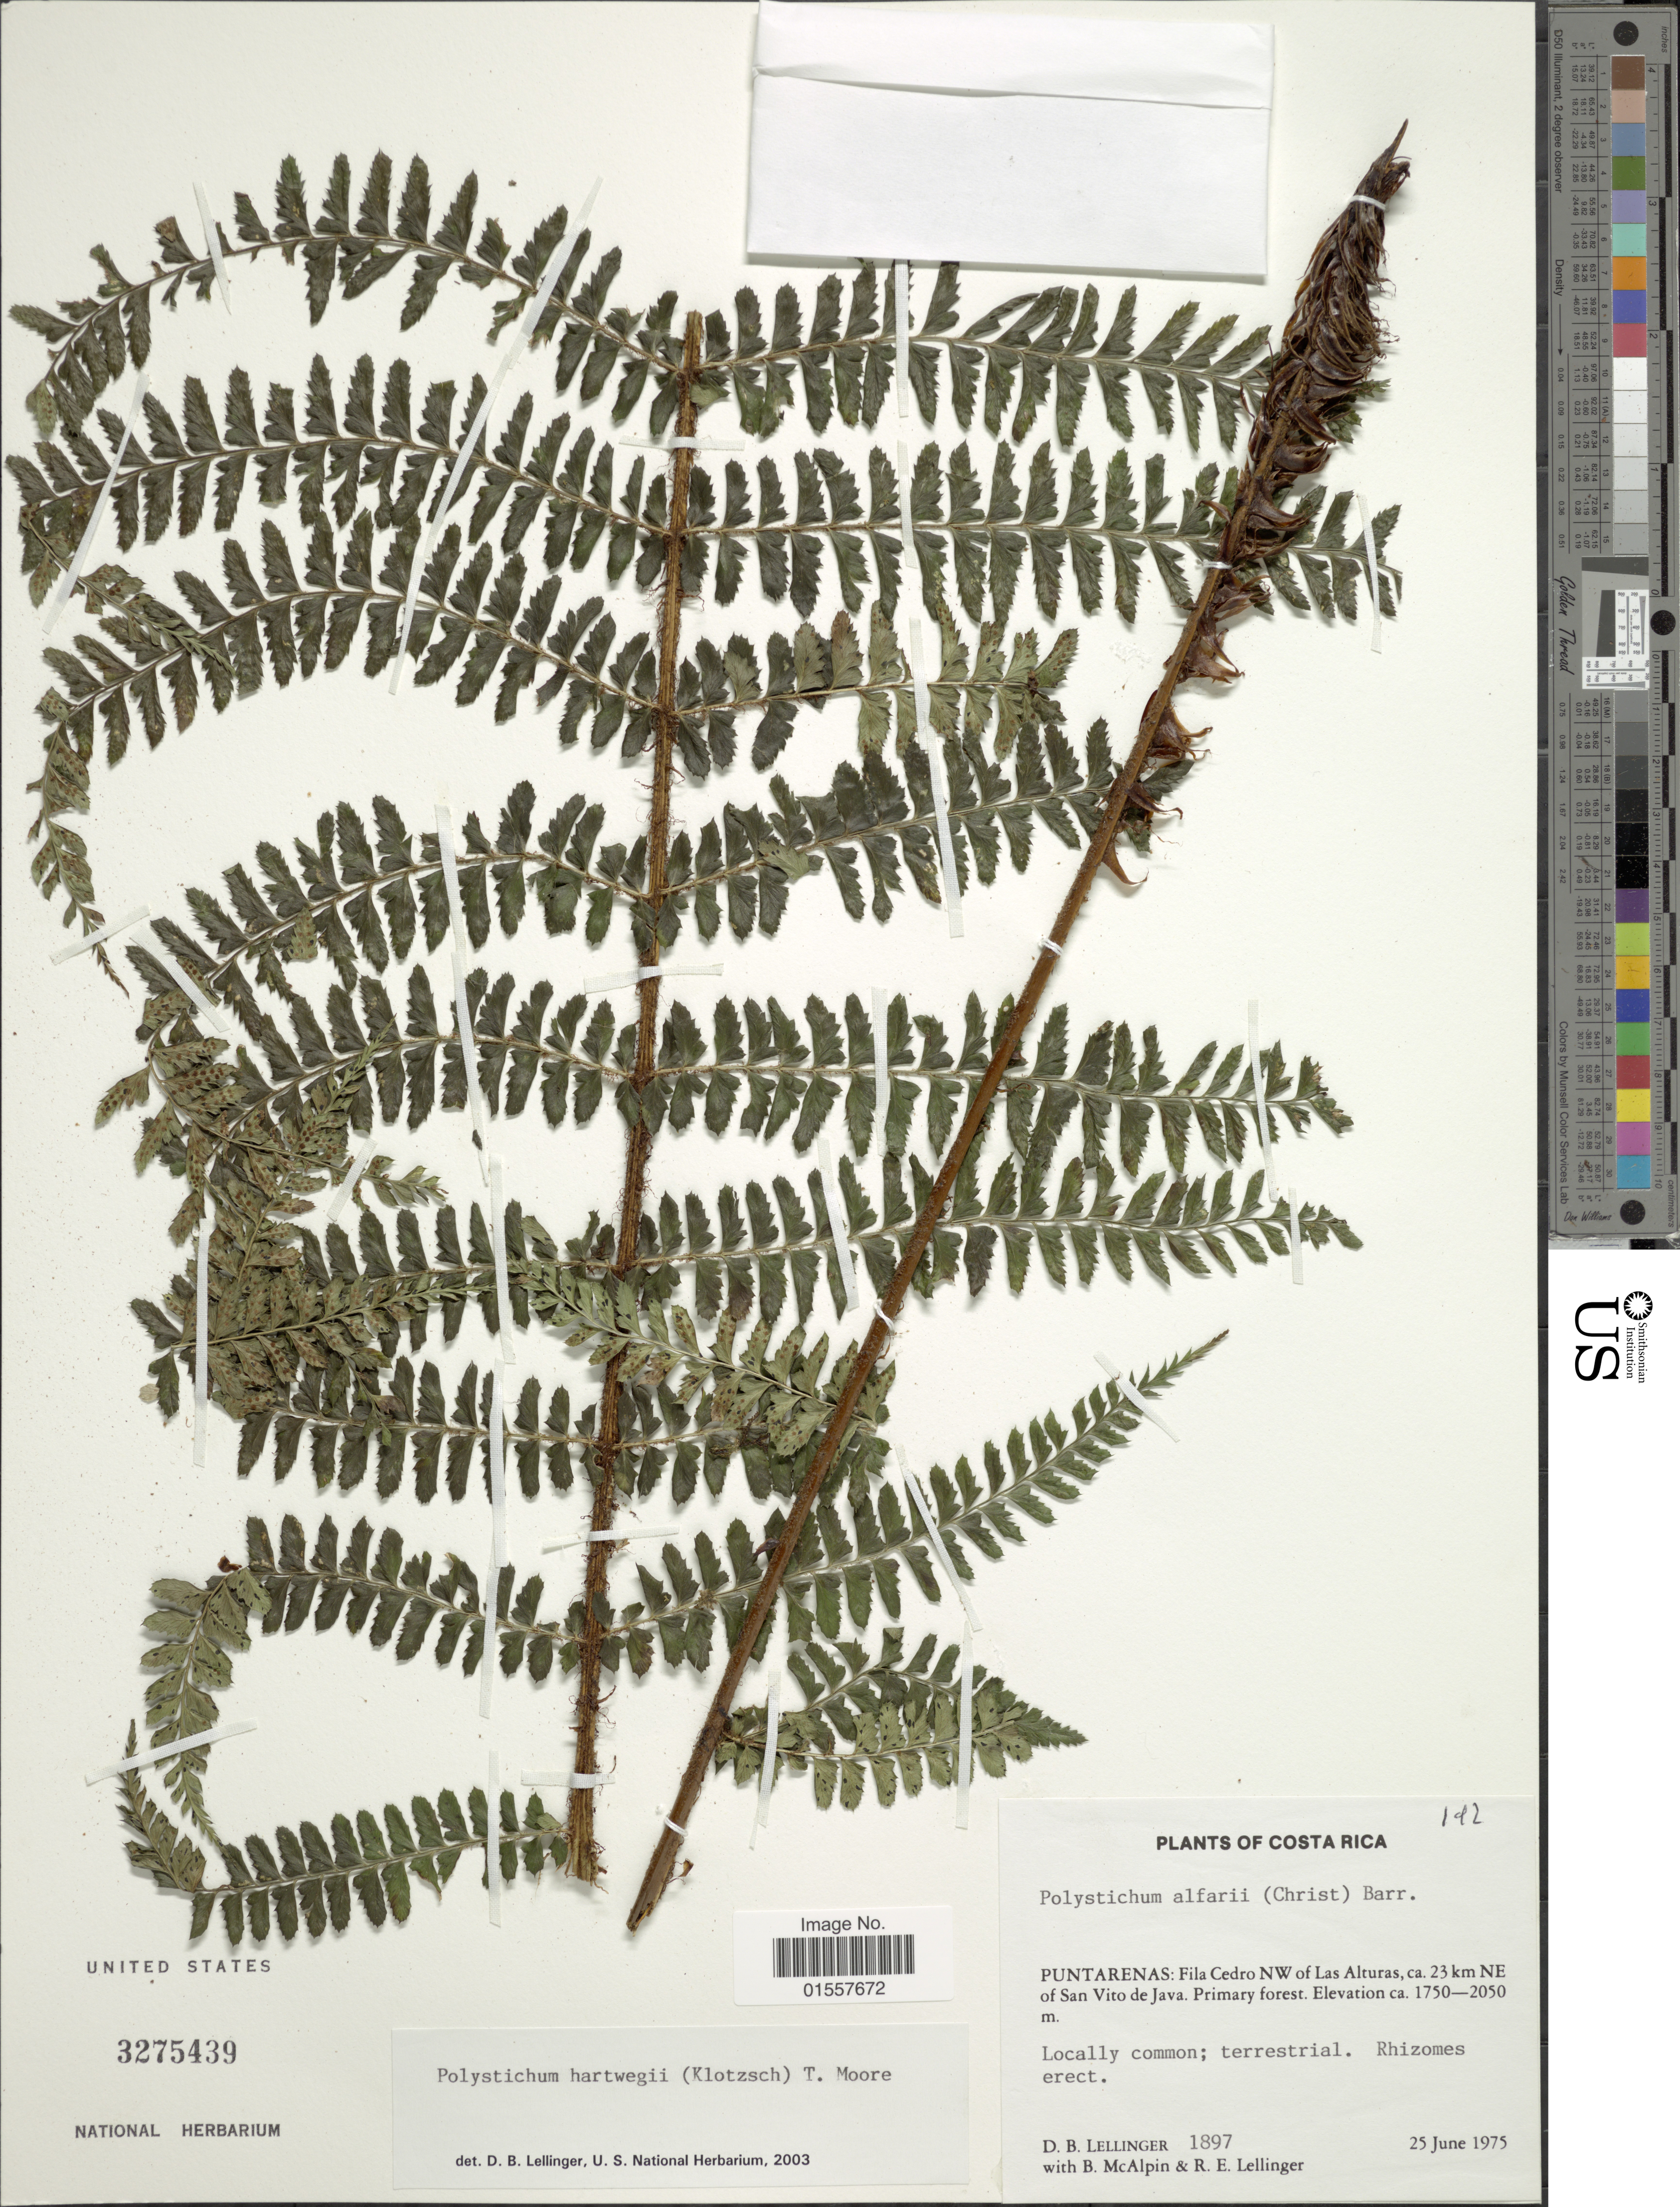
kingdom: Plantae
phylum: Tracheophyta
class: Polypodiopsida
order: Polypodiales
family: Dryopteridaceae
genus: Polystichum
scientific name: Polystichum hartwegii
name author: (Klotzsch) Hieron.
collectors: D. B. Lellinger, B. McAlpin & R. E. Lellinger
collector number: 1897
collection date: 1975-06-25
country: Costa Rica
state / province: Puntarenas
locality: Puntarenas: Fila Cedro NW of Las Alturas, ca. 23 km NE of San Vito de Java Primary forest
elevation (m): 1750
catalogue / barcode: US 3275439